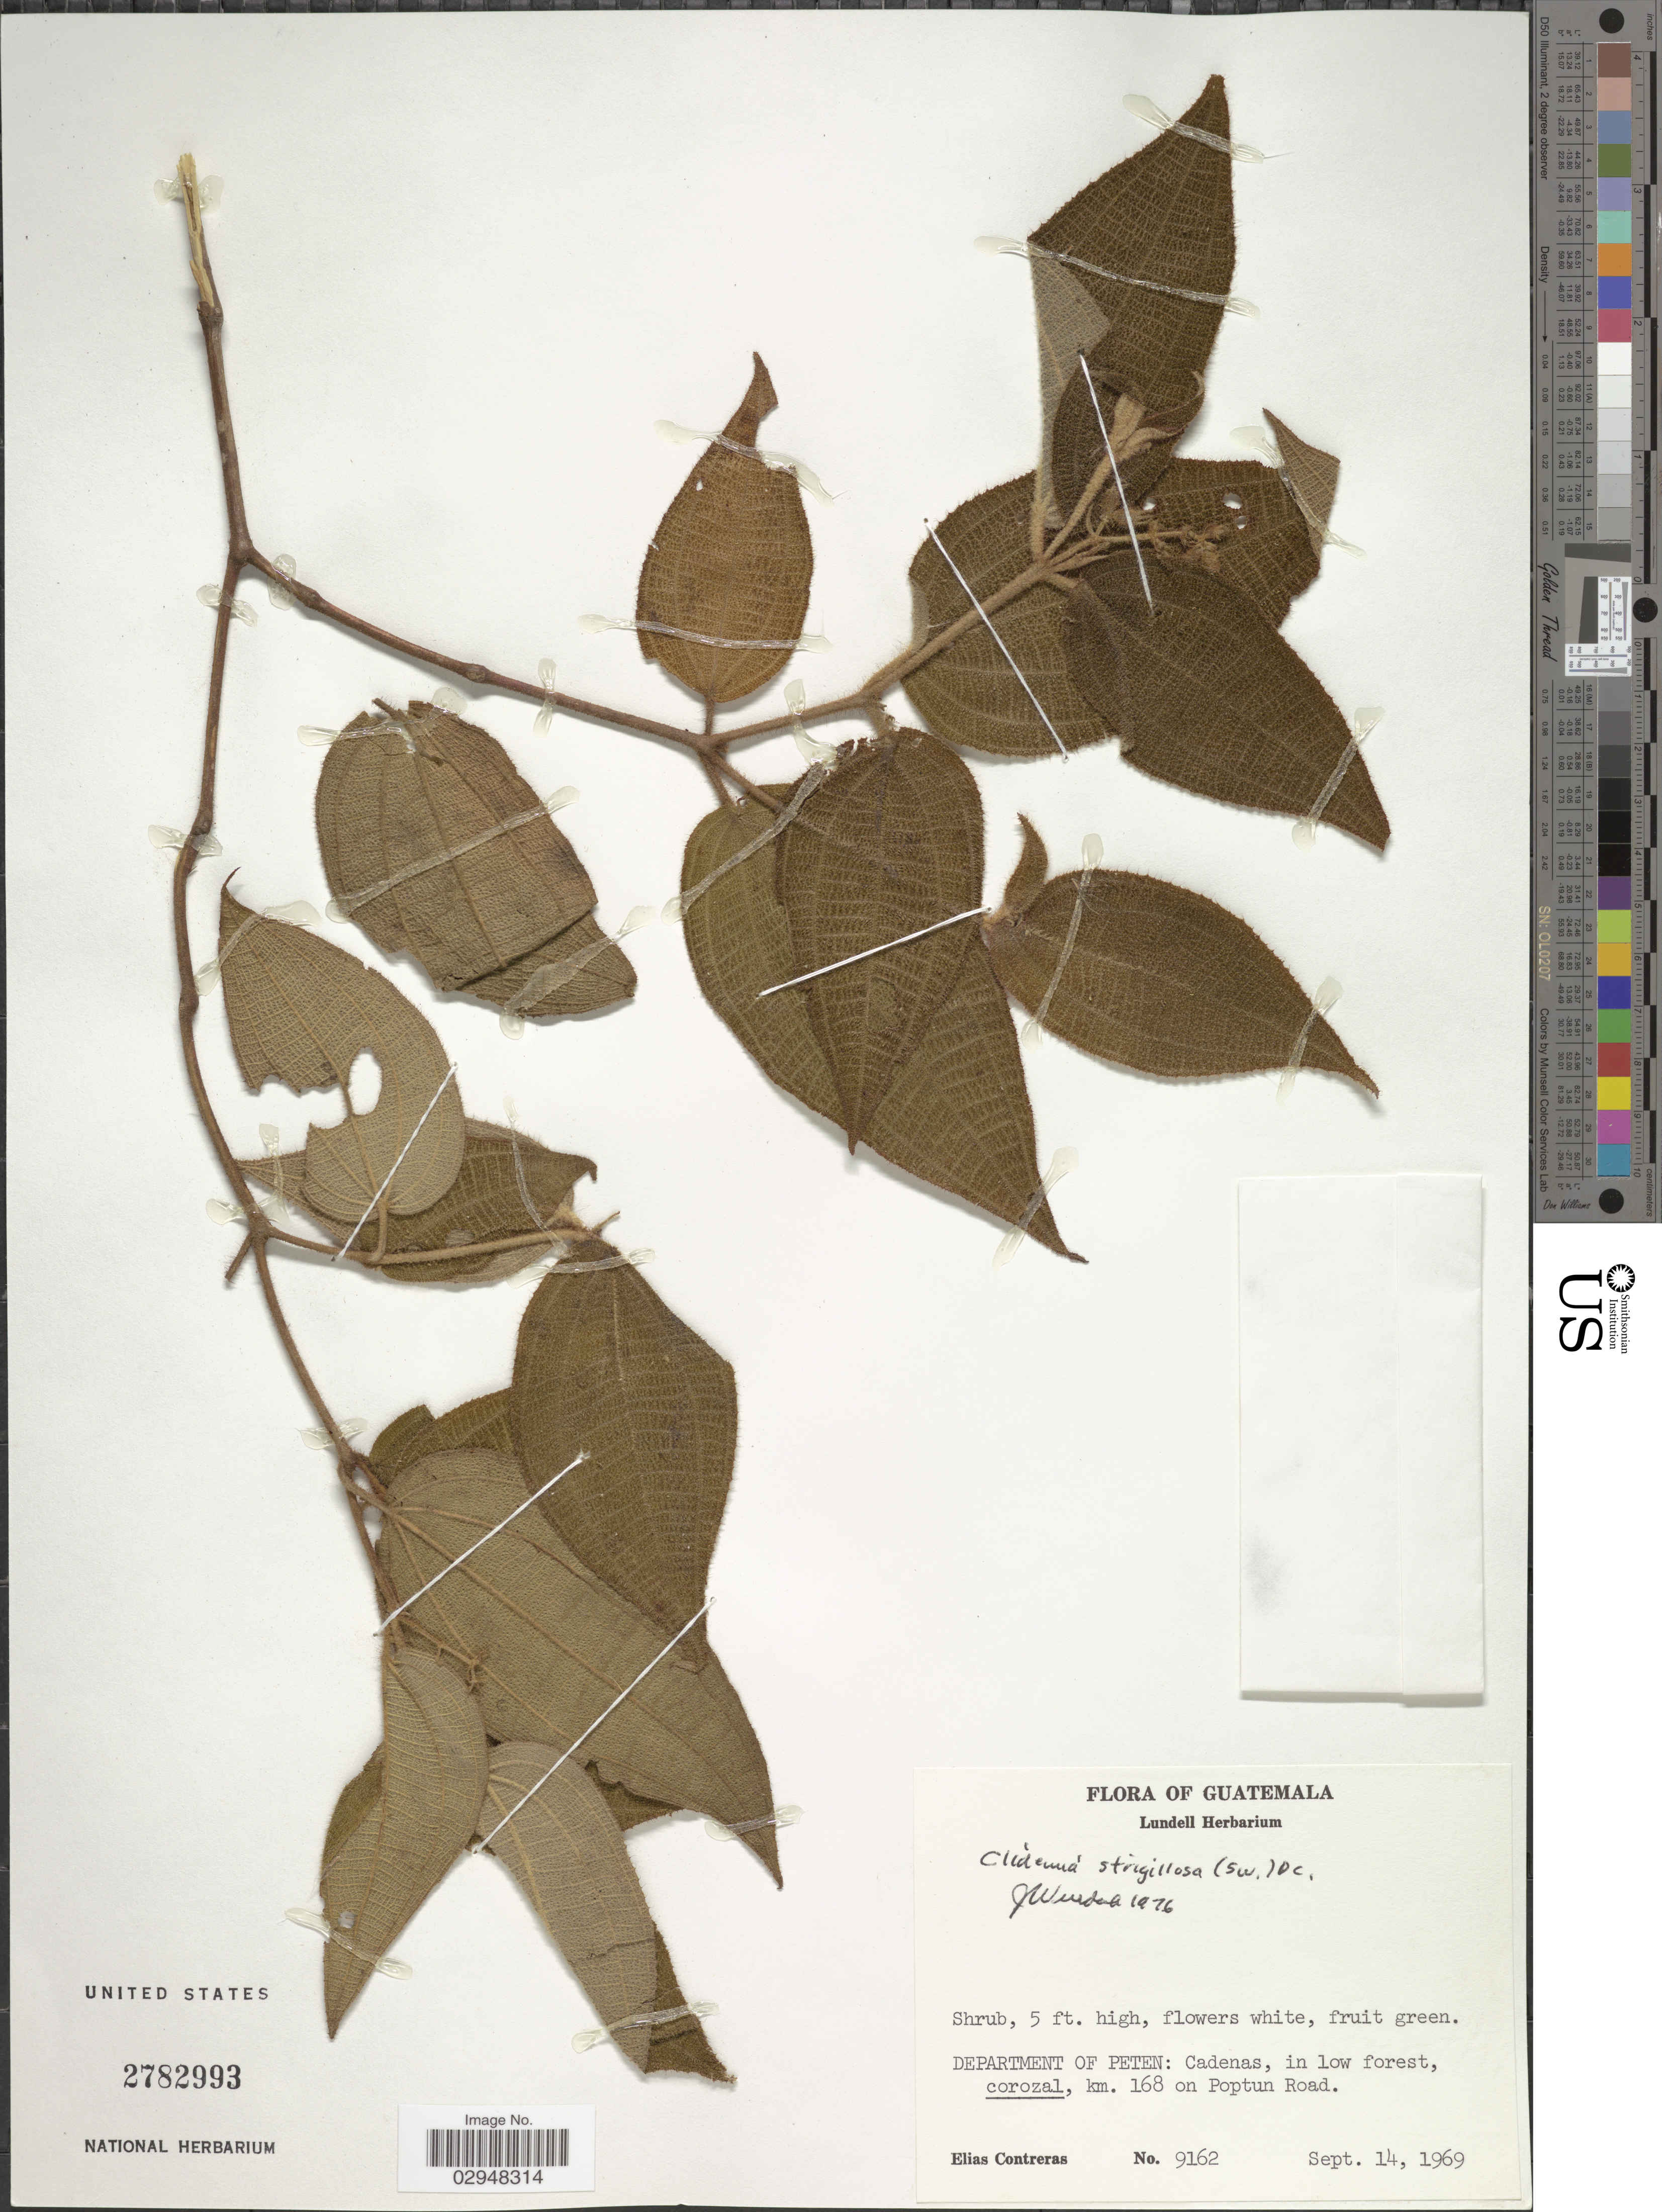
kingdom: Plantae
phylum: Tracheophyta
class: Magnoliopsida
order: Myrtales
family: Melastomataceae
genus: Clidemia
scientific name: Clidemia strigillosa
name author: (Sw.) DC.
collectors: E. Contreras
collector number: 9162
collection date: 1969-09-14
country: Guatemala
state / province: El Petén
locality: Departamento of Peten, Cadenas, in low forest, corozal, km. 168 on Poptun Road.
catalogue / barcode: US 2782993